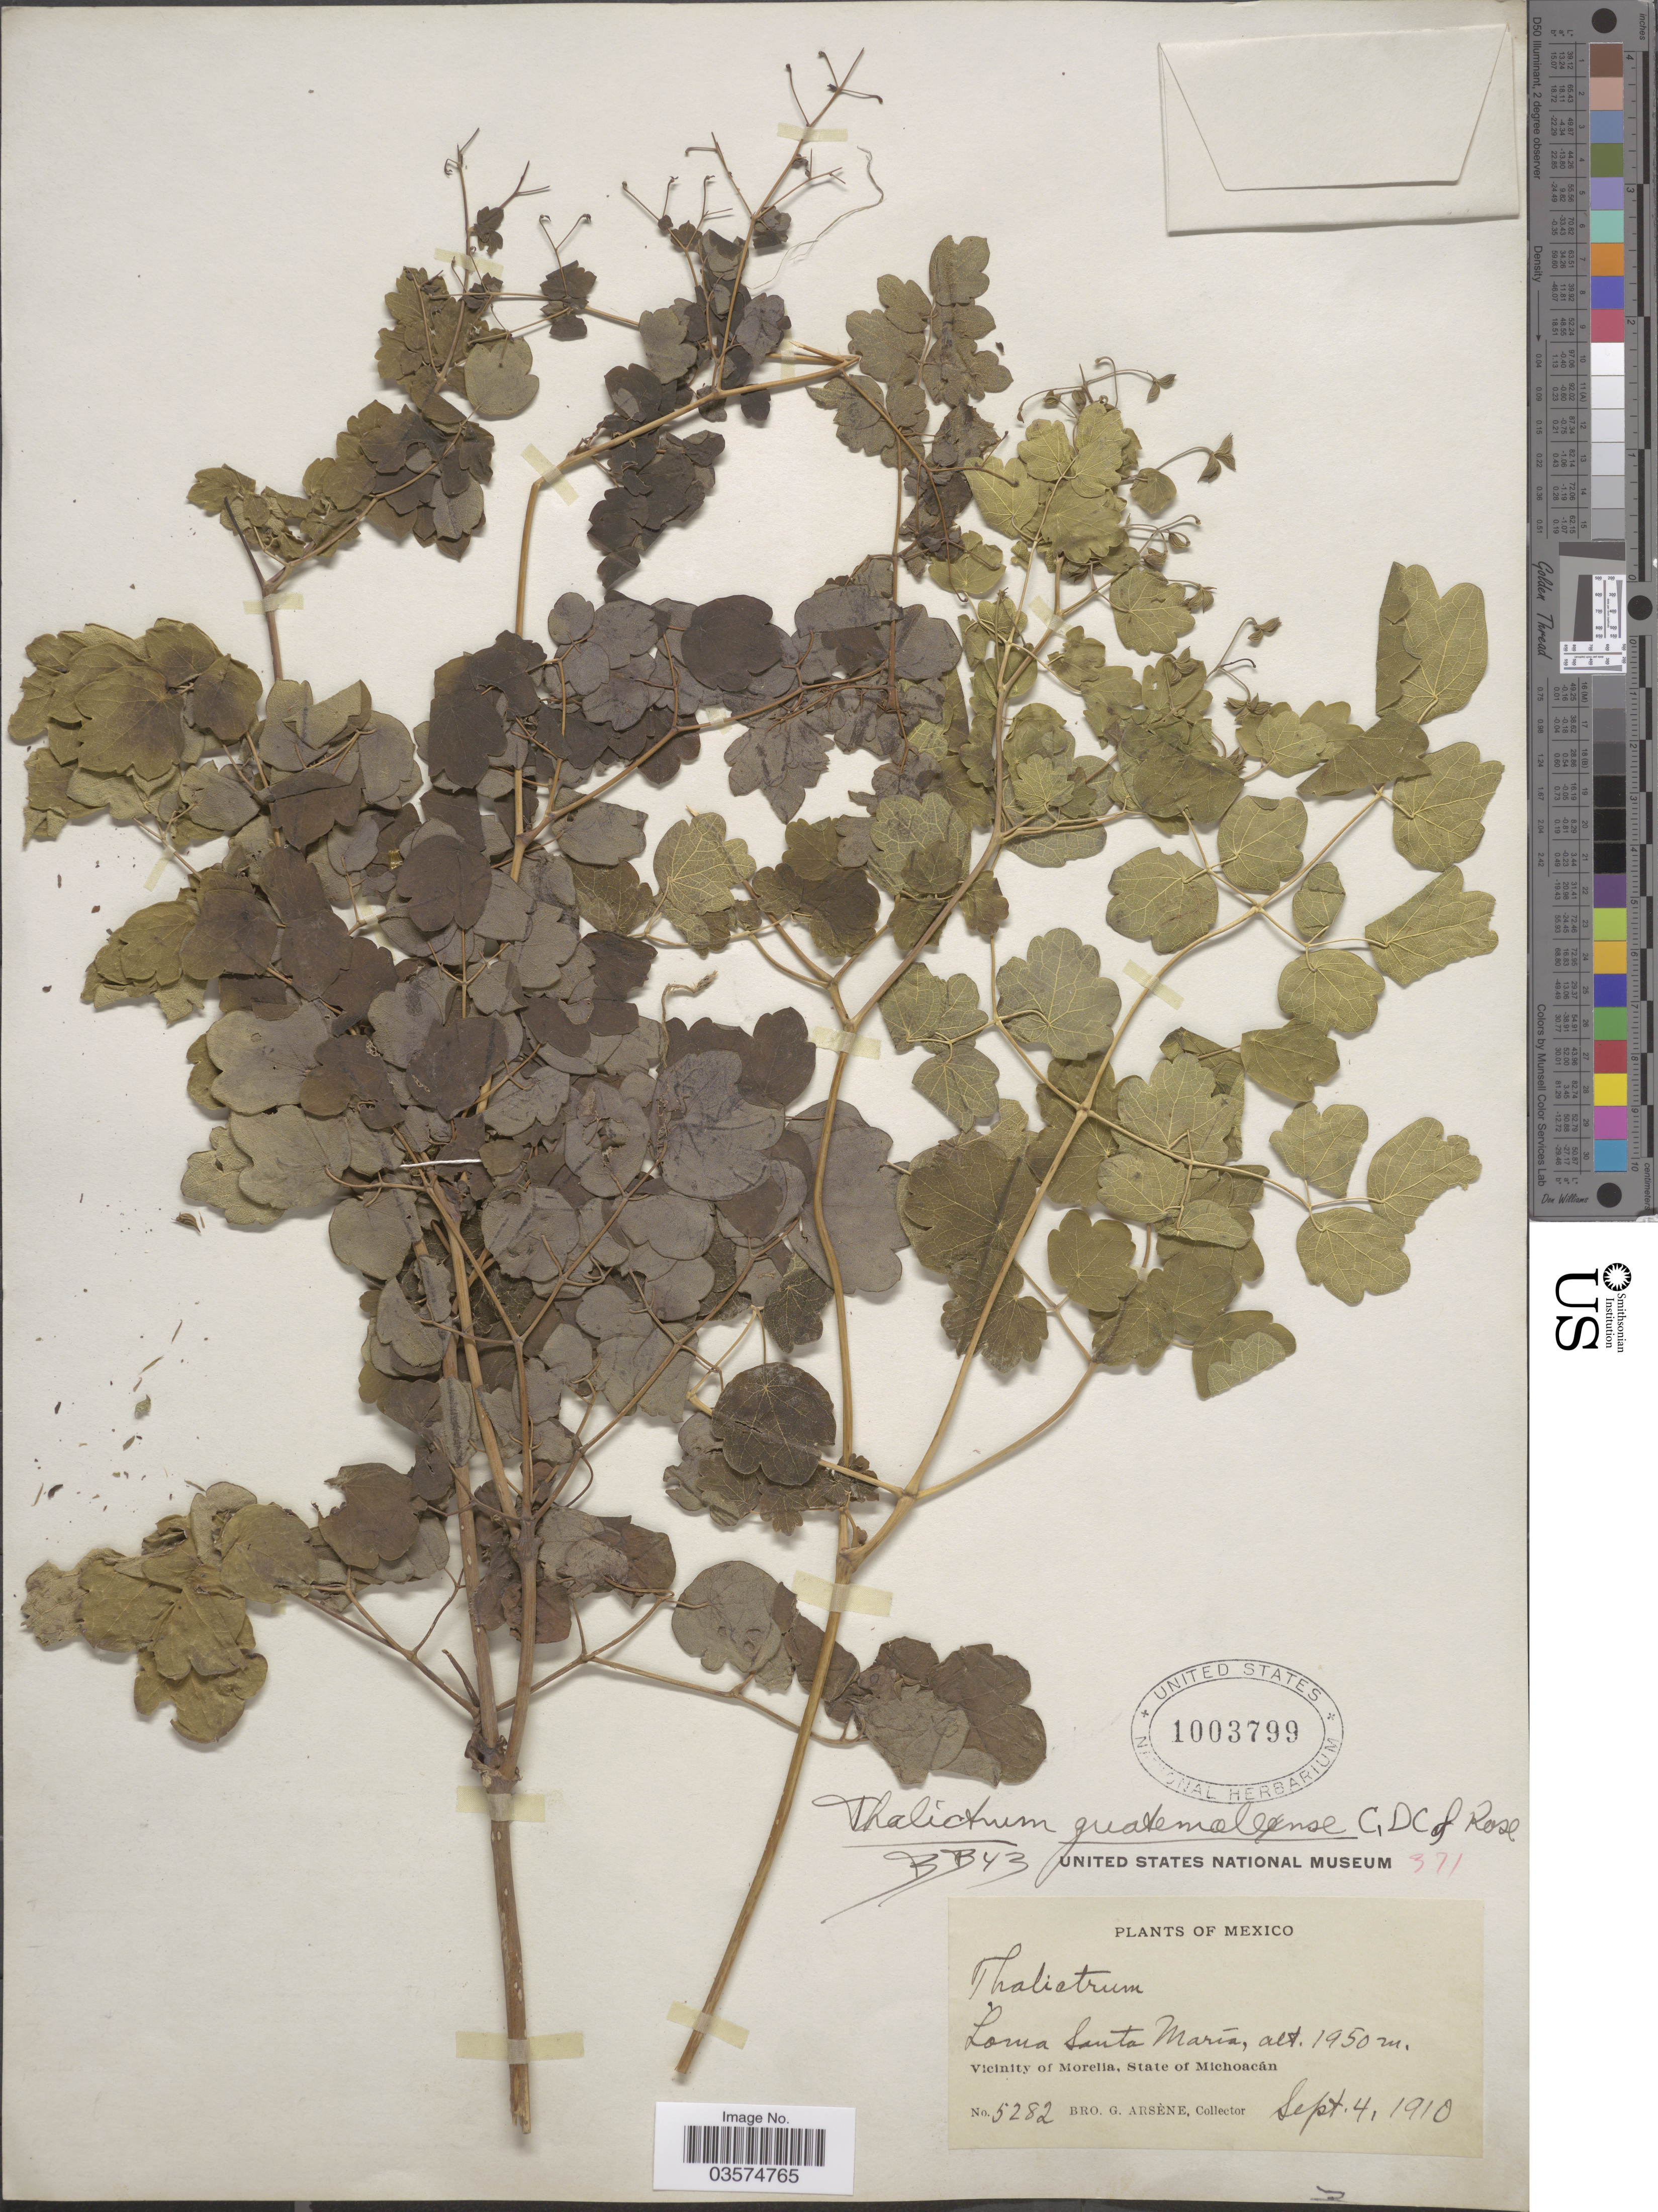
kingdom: Plantae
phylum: Tracheophyta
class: Magnoliopsida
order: Ranunculales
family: Ranunculaceae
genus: Thalictrum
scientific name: Thalictrum guatemalense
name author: C. DC. & Rose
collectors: Bro. G. Arsène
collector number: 5282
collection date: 1910-09-04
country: Mexico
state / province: Michoacán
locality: Loma Santa María. Vicinity of Morelía.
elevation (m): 1950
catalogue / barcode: US 1003799